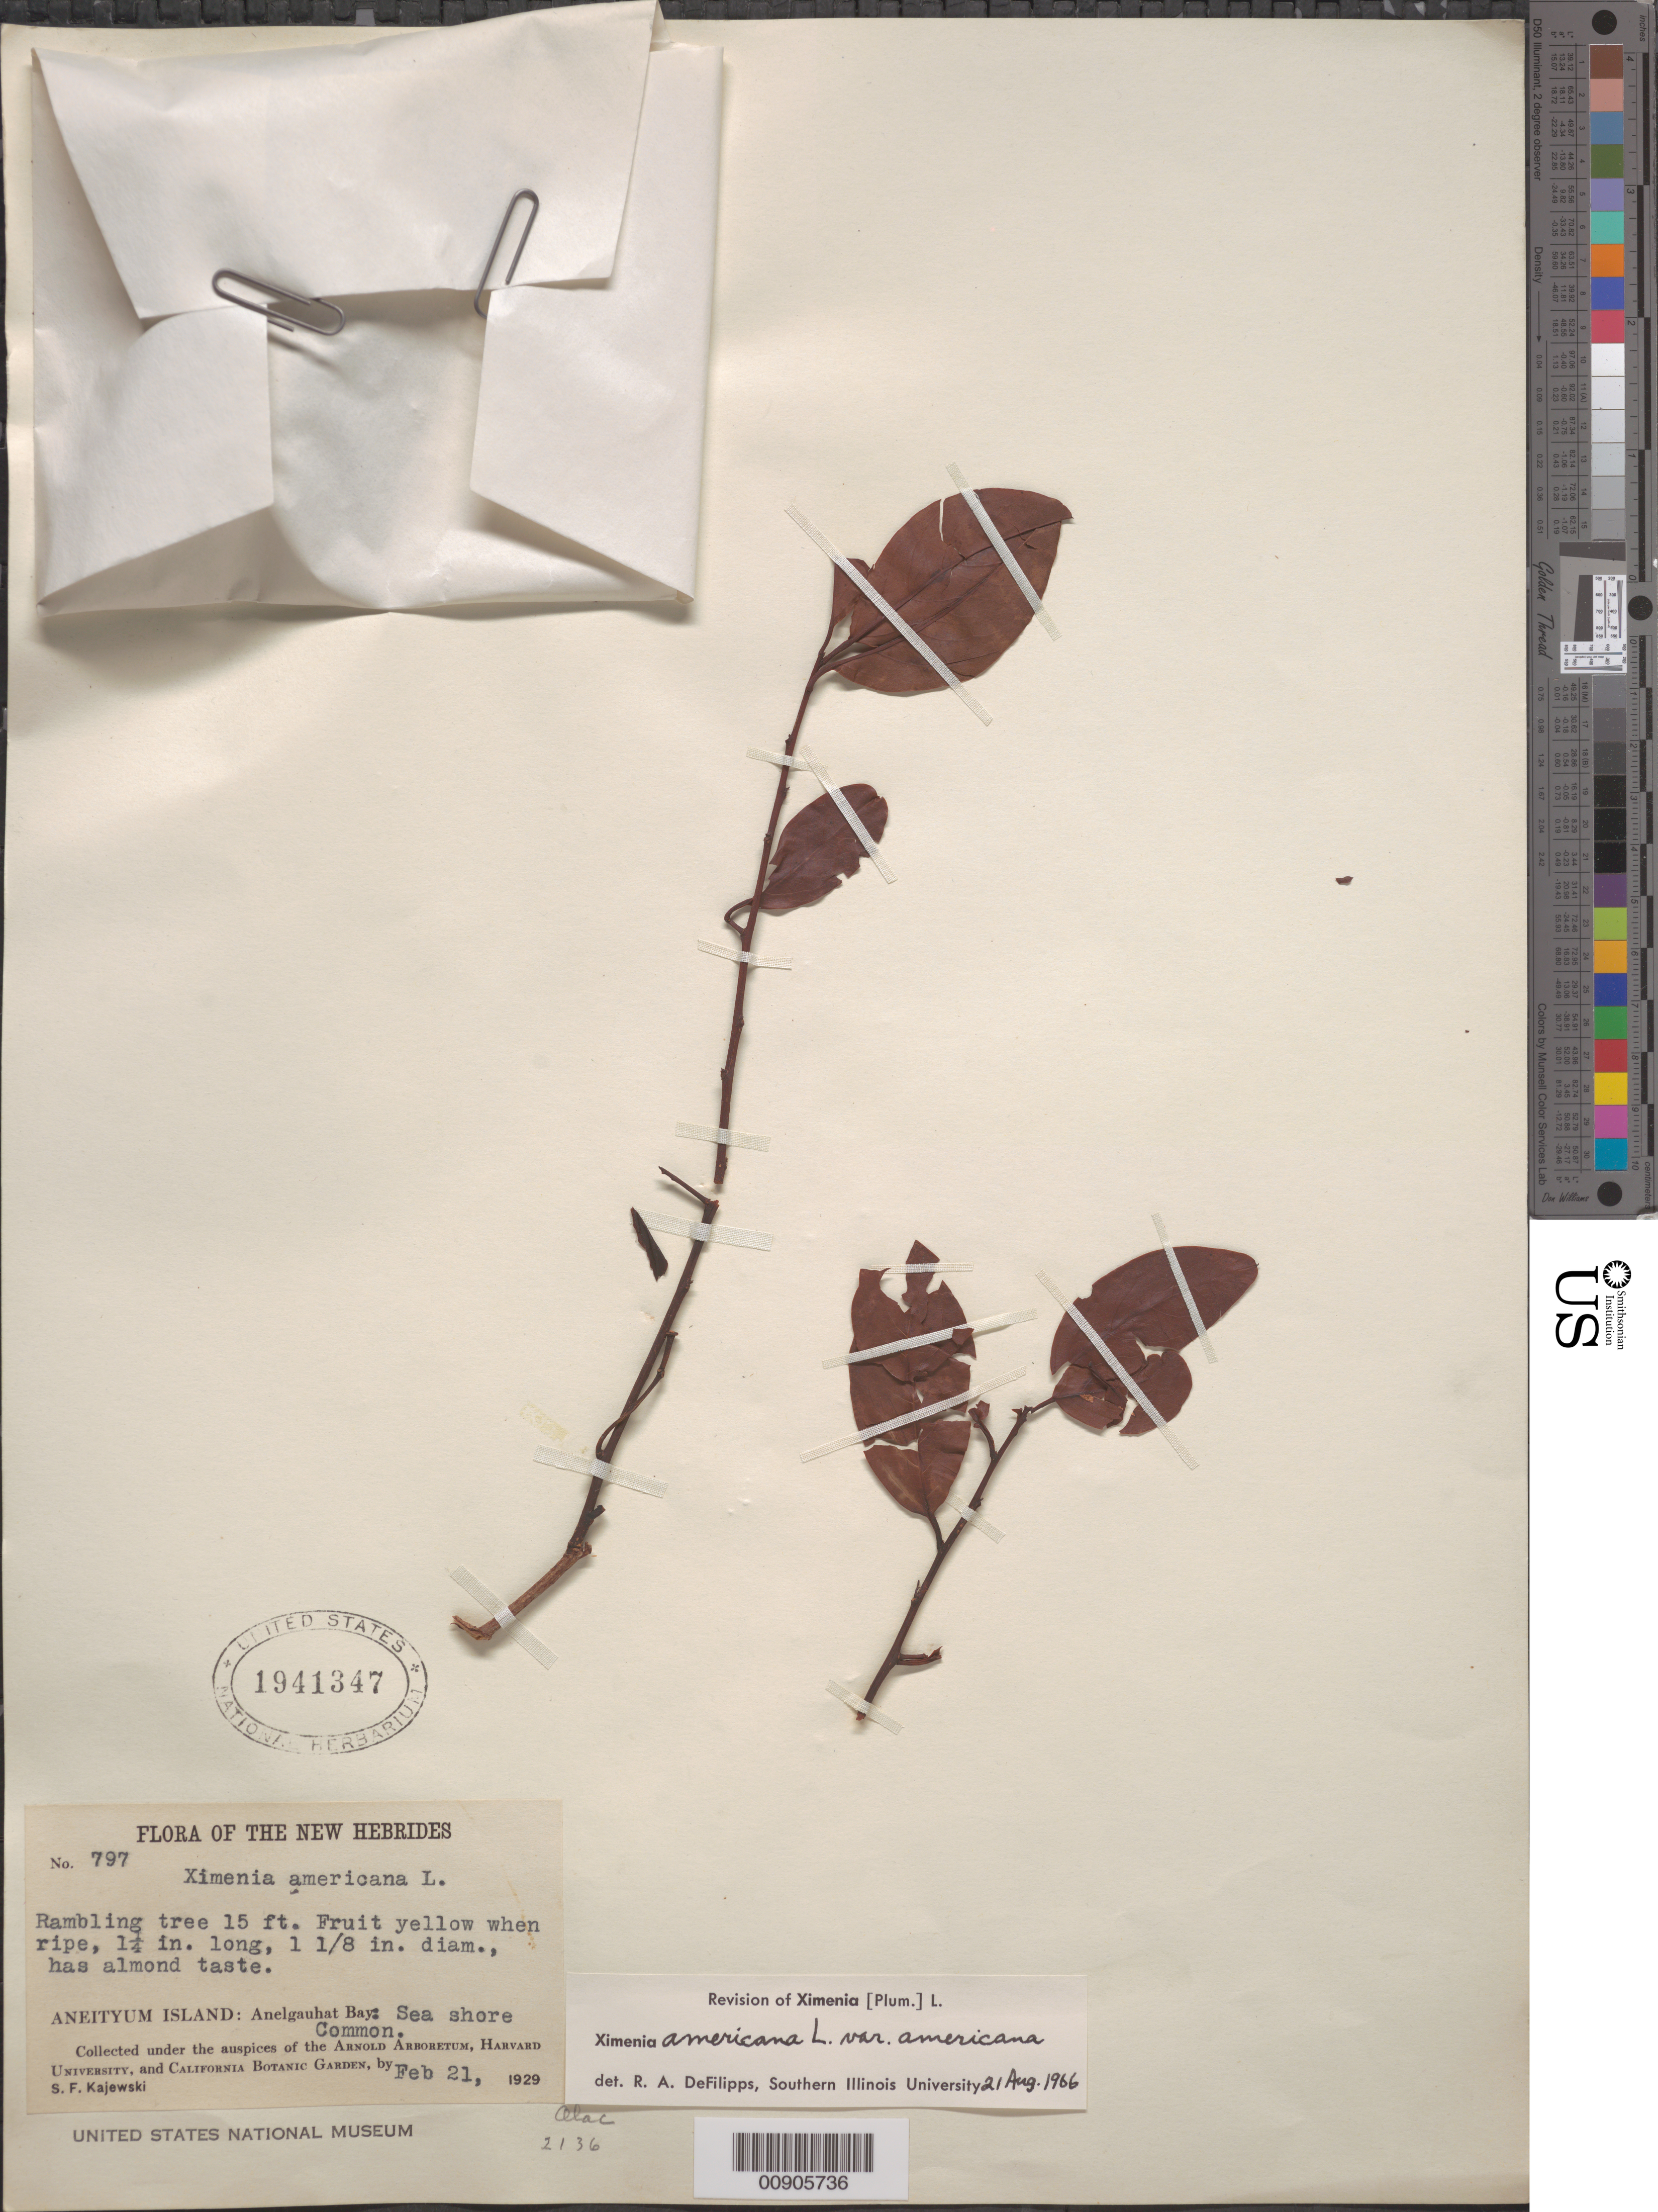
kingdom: Plantae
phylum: Tracheophyta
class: Magnoliopsida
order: Santalales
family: Ximeniaceae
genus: Ximenia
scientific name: Ximenia americana var. americana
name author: L.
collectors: S. Kajewski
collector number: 797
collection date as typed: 21 Feb 1929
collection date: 1929-02-21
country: Vanuatu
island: Anatom [Aneityum]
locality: Anelgauhat Bay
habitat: seashore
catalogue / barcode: US 1941347